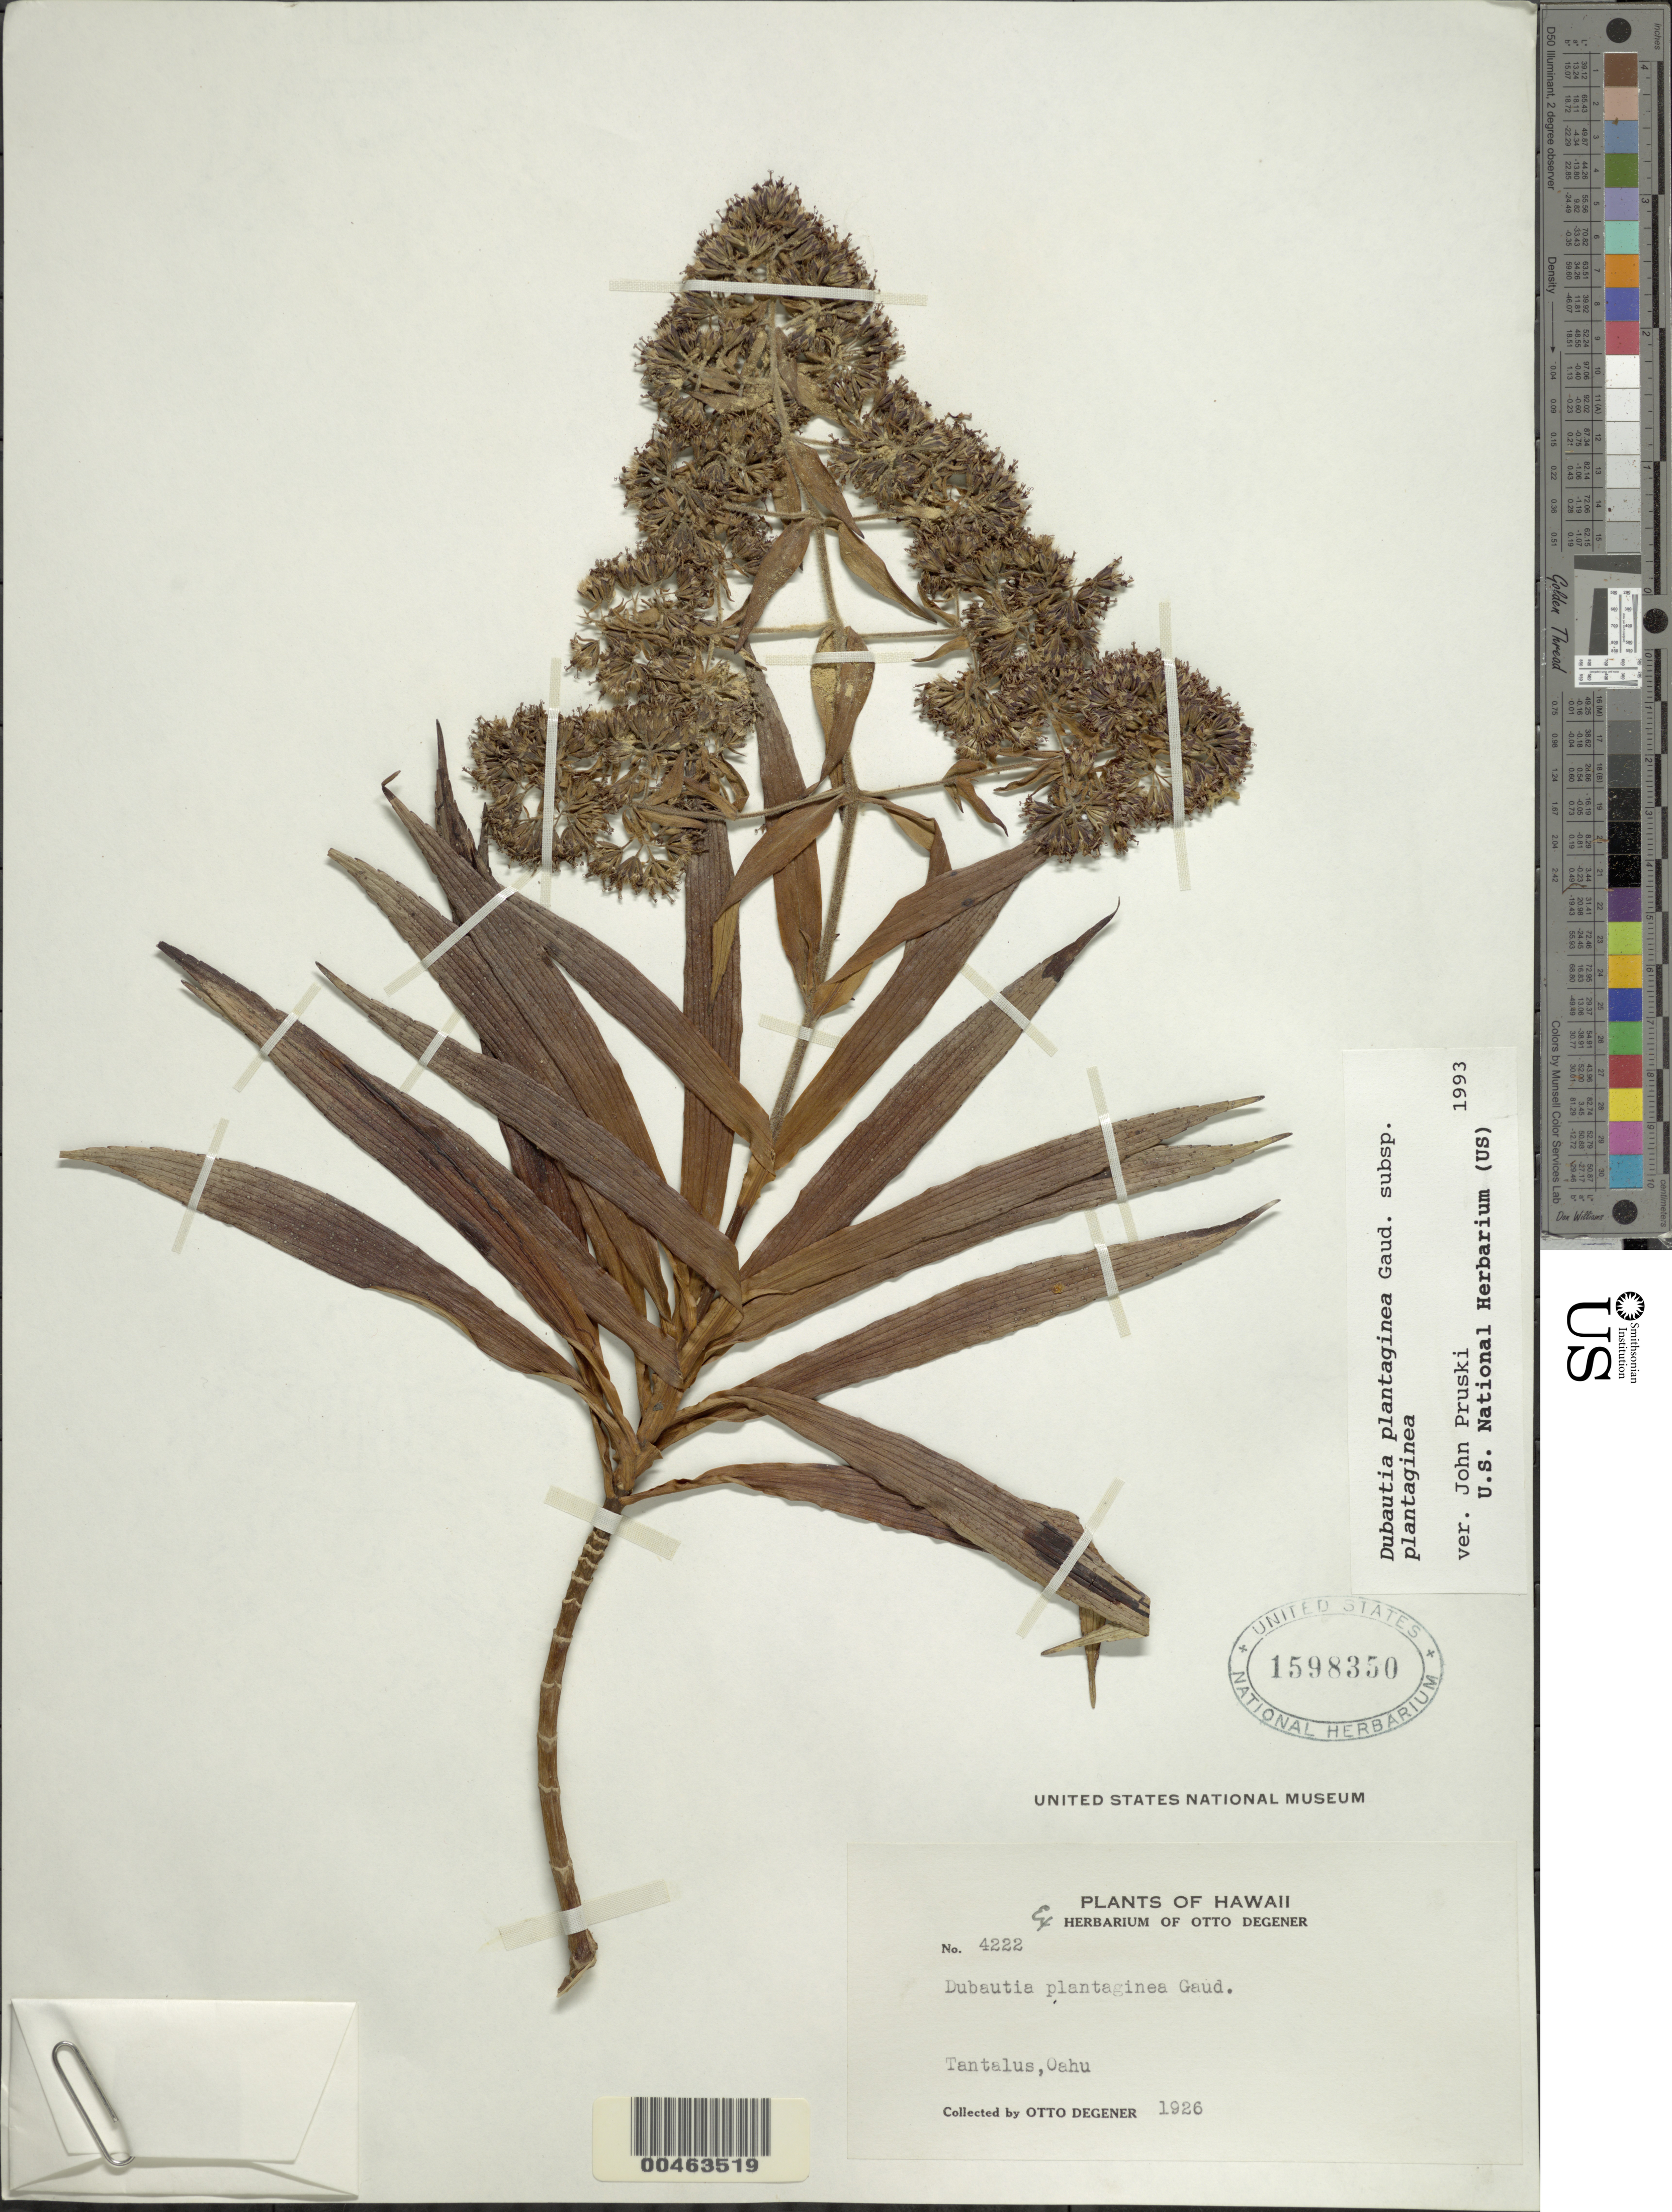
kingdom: Plantae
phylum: Tracheophyta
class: Magnoliopsida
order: Asterales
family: Asteraceae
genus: Dubautia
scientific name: Dubautia plantaginea subsp. plantaginea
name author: Gaudich.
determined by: Pruski, J. F.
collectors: O. Degener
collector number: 4222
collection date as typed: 1926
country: United States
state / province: Hawaii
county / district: Honolulu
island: Oahu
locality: Tantalus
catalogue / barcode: US 1598350